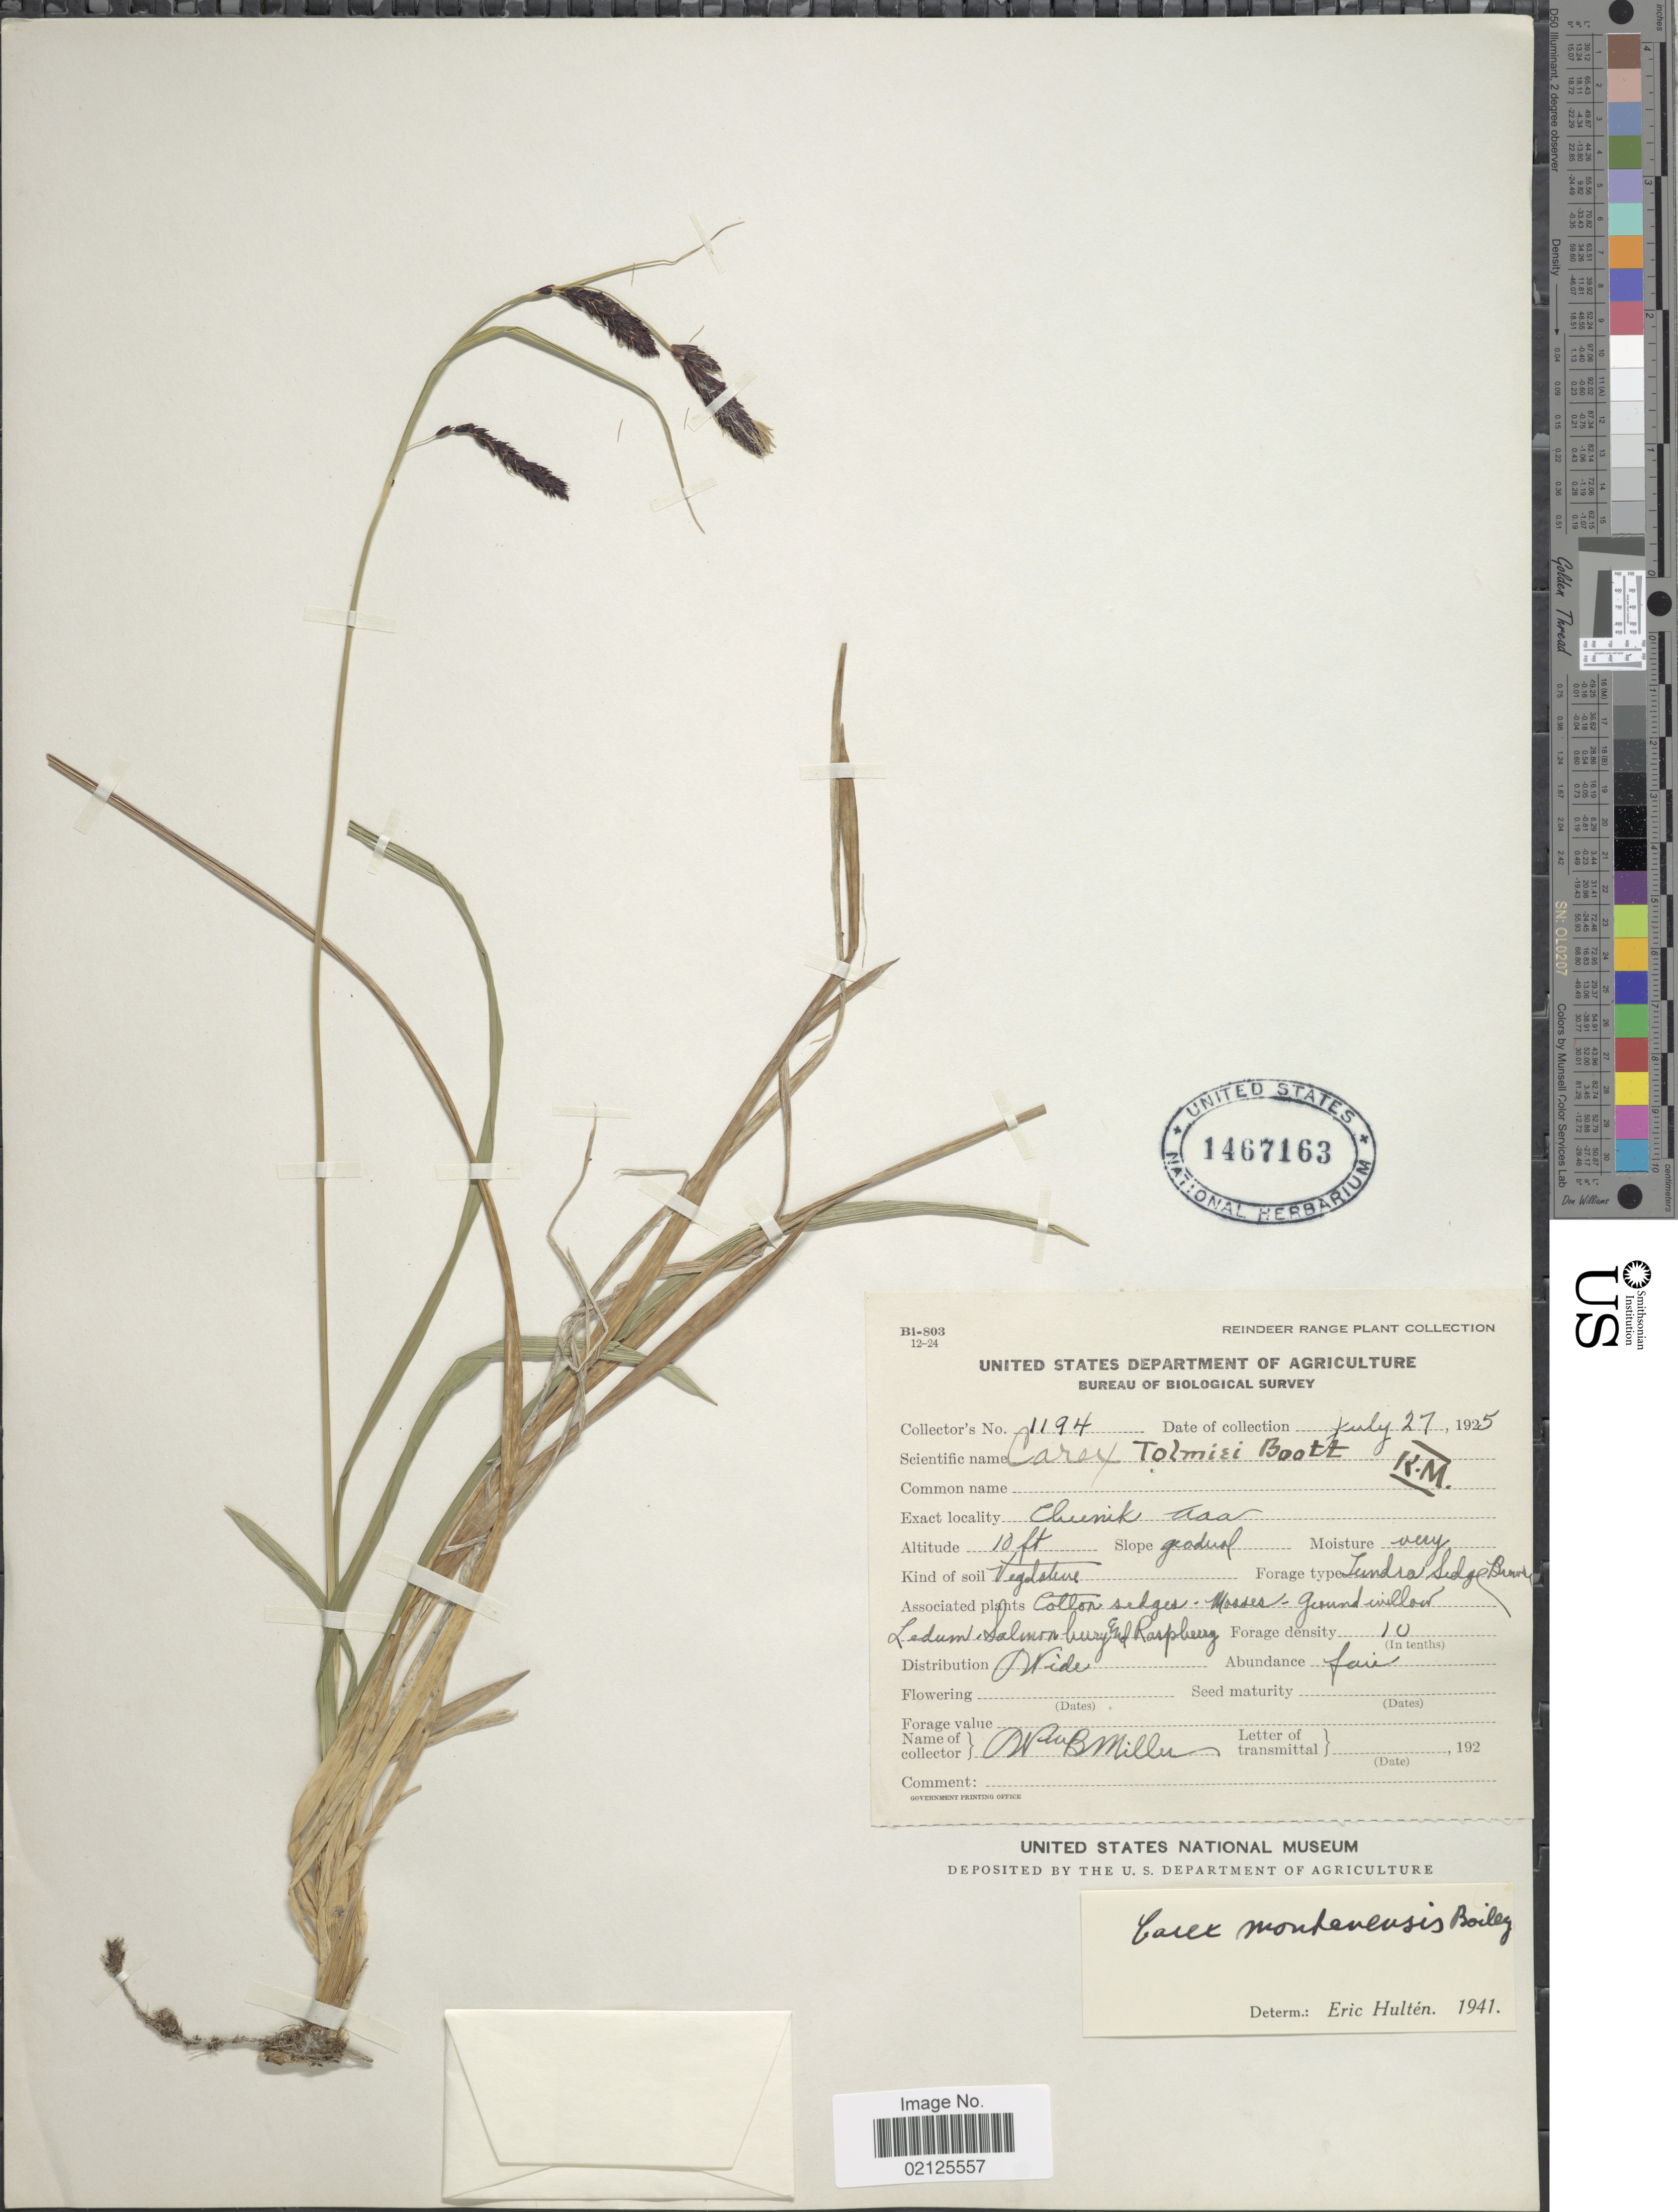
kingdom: Plantae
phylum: Tracheophyta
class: Liliopsida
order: Poales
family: Cyperaceae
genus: Carex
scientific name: Carex podocarpa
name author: R. Br.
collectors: W. Miller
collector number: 1194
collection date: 1925-07-27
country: United States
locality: Chunik baar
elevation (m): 3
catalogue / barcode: US 1467163